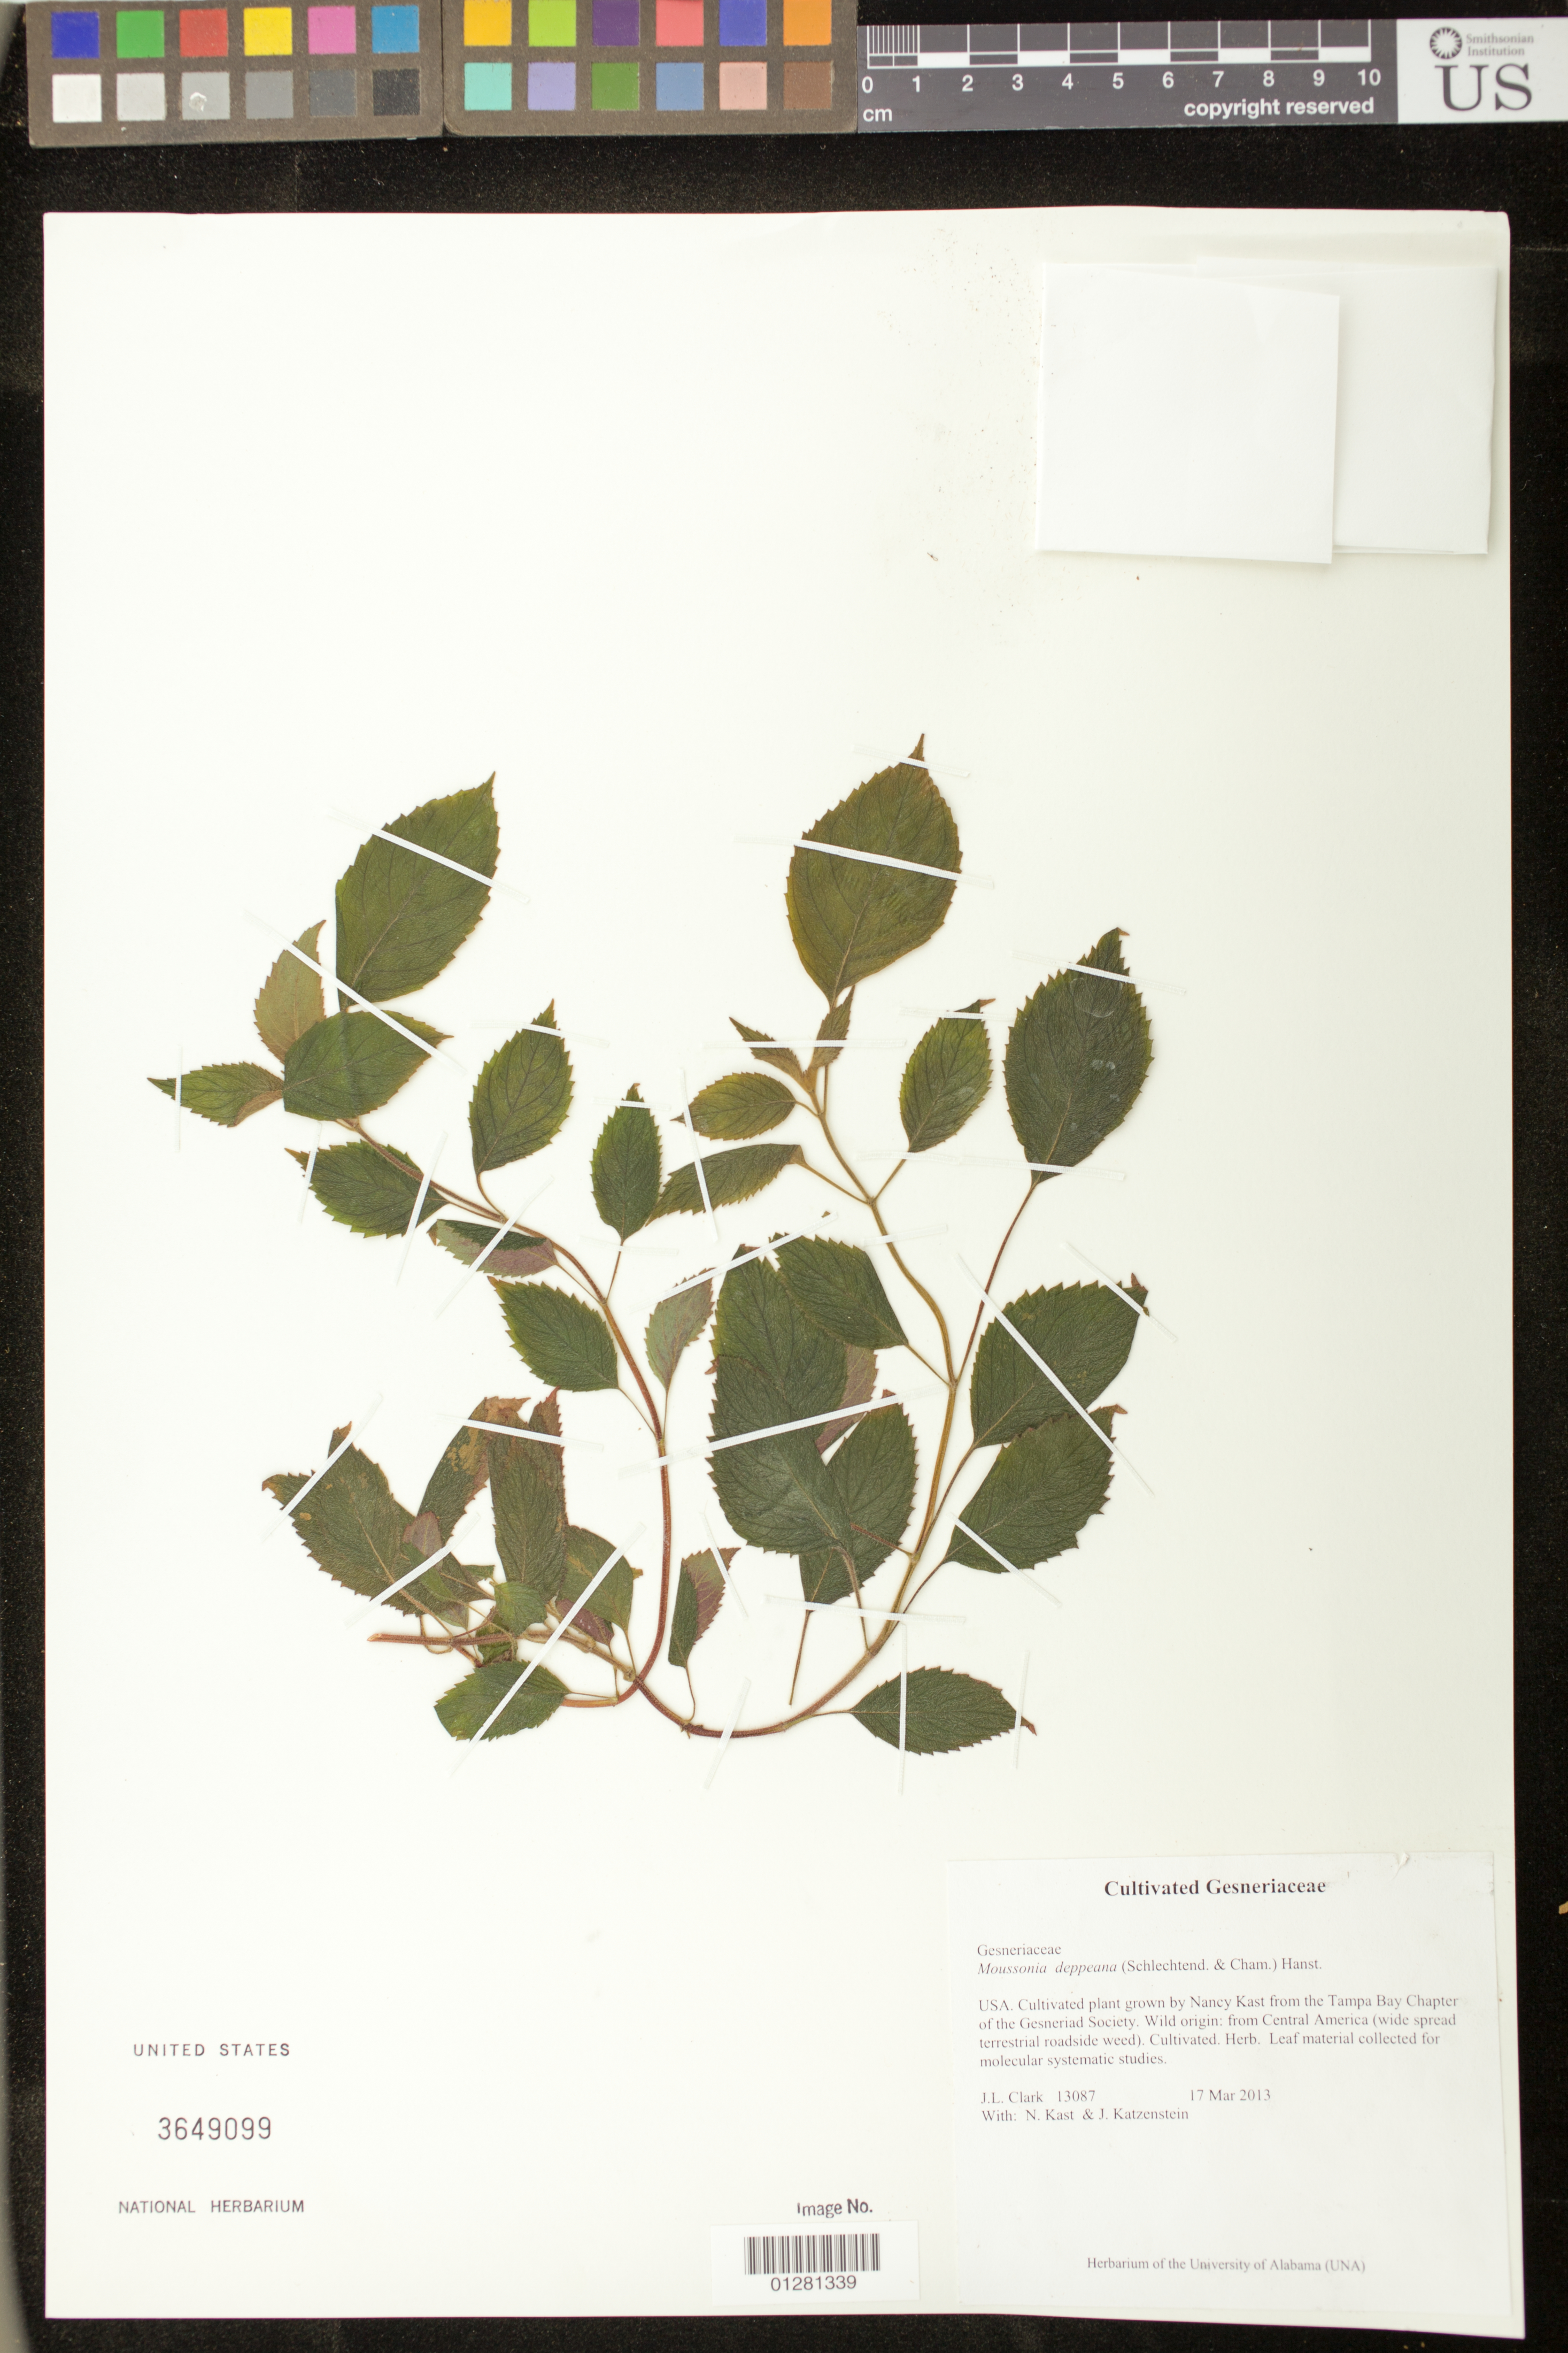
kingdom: Plantae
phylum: Tracheophyta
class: Magnoliopsida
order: Lamiales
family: Gesneriaceae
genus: Moussonia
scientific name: Moussonia deppeana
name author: (Schltdl. & Cham.) Klotzsch ex Hanst.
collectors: J. L. Clark, N. Kast & J. Katzenstein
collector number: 13087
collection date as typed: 17 Mar 2013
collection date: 2013-03-17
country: United States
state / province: Florida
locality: Cultivated plant grown by Nancy Kast from the Tampa Bay Chapter of the Gesneriad Society.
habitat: Cultivated. Herb.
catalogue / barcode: US 3649099